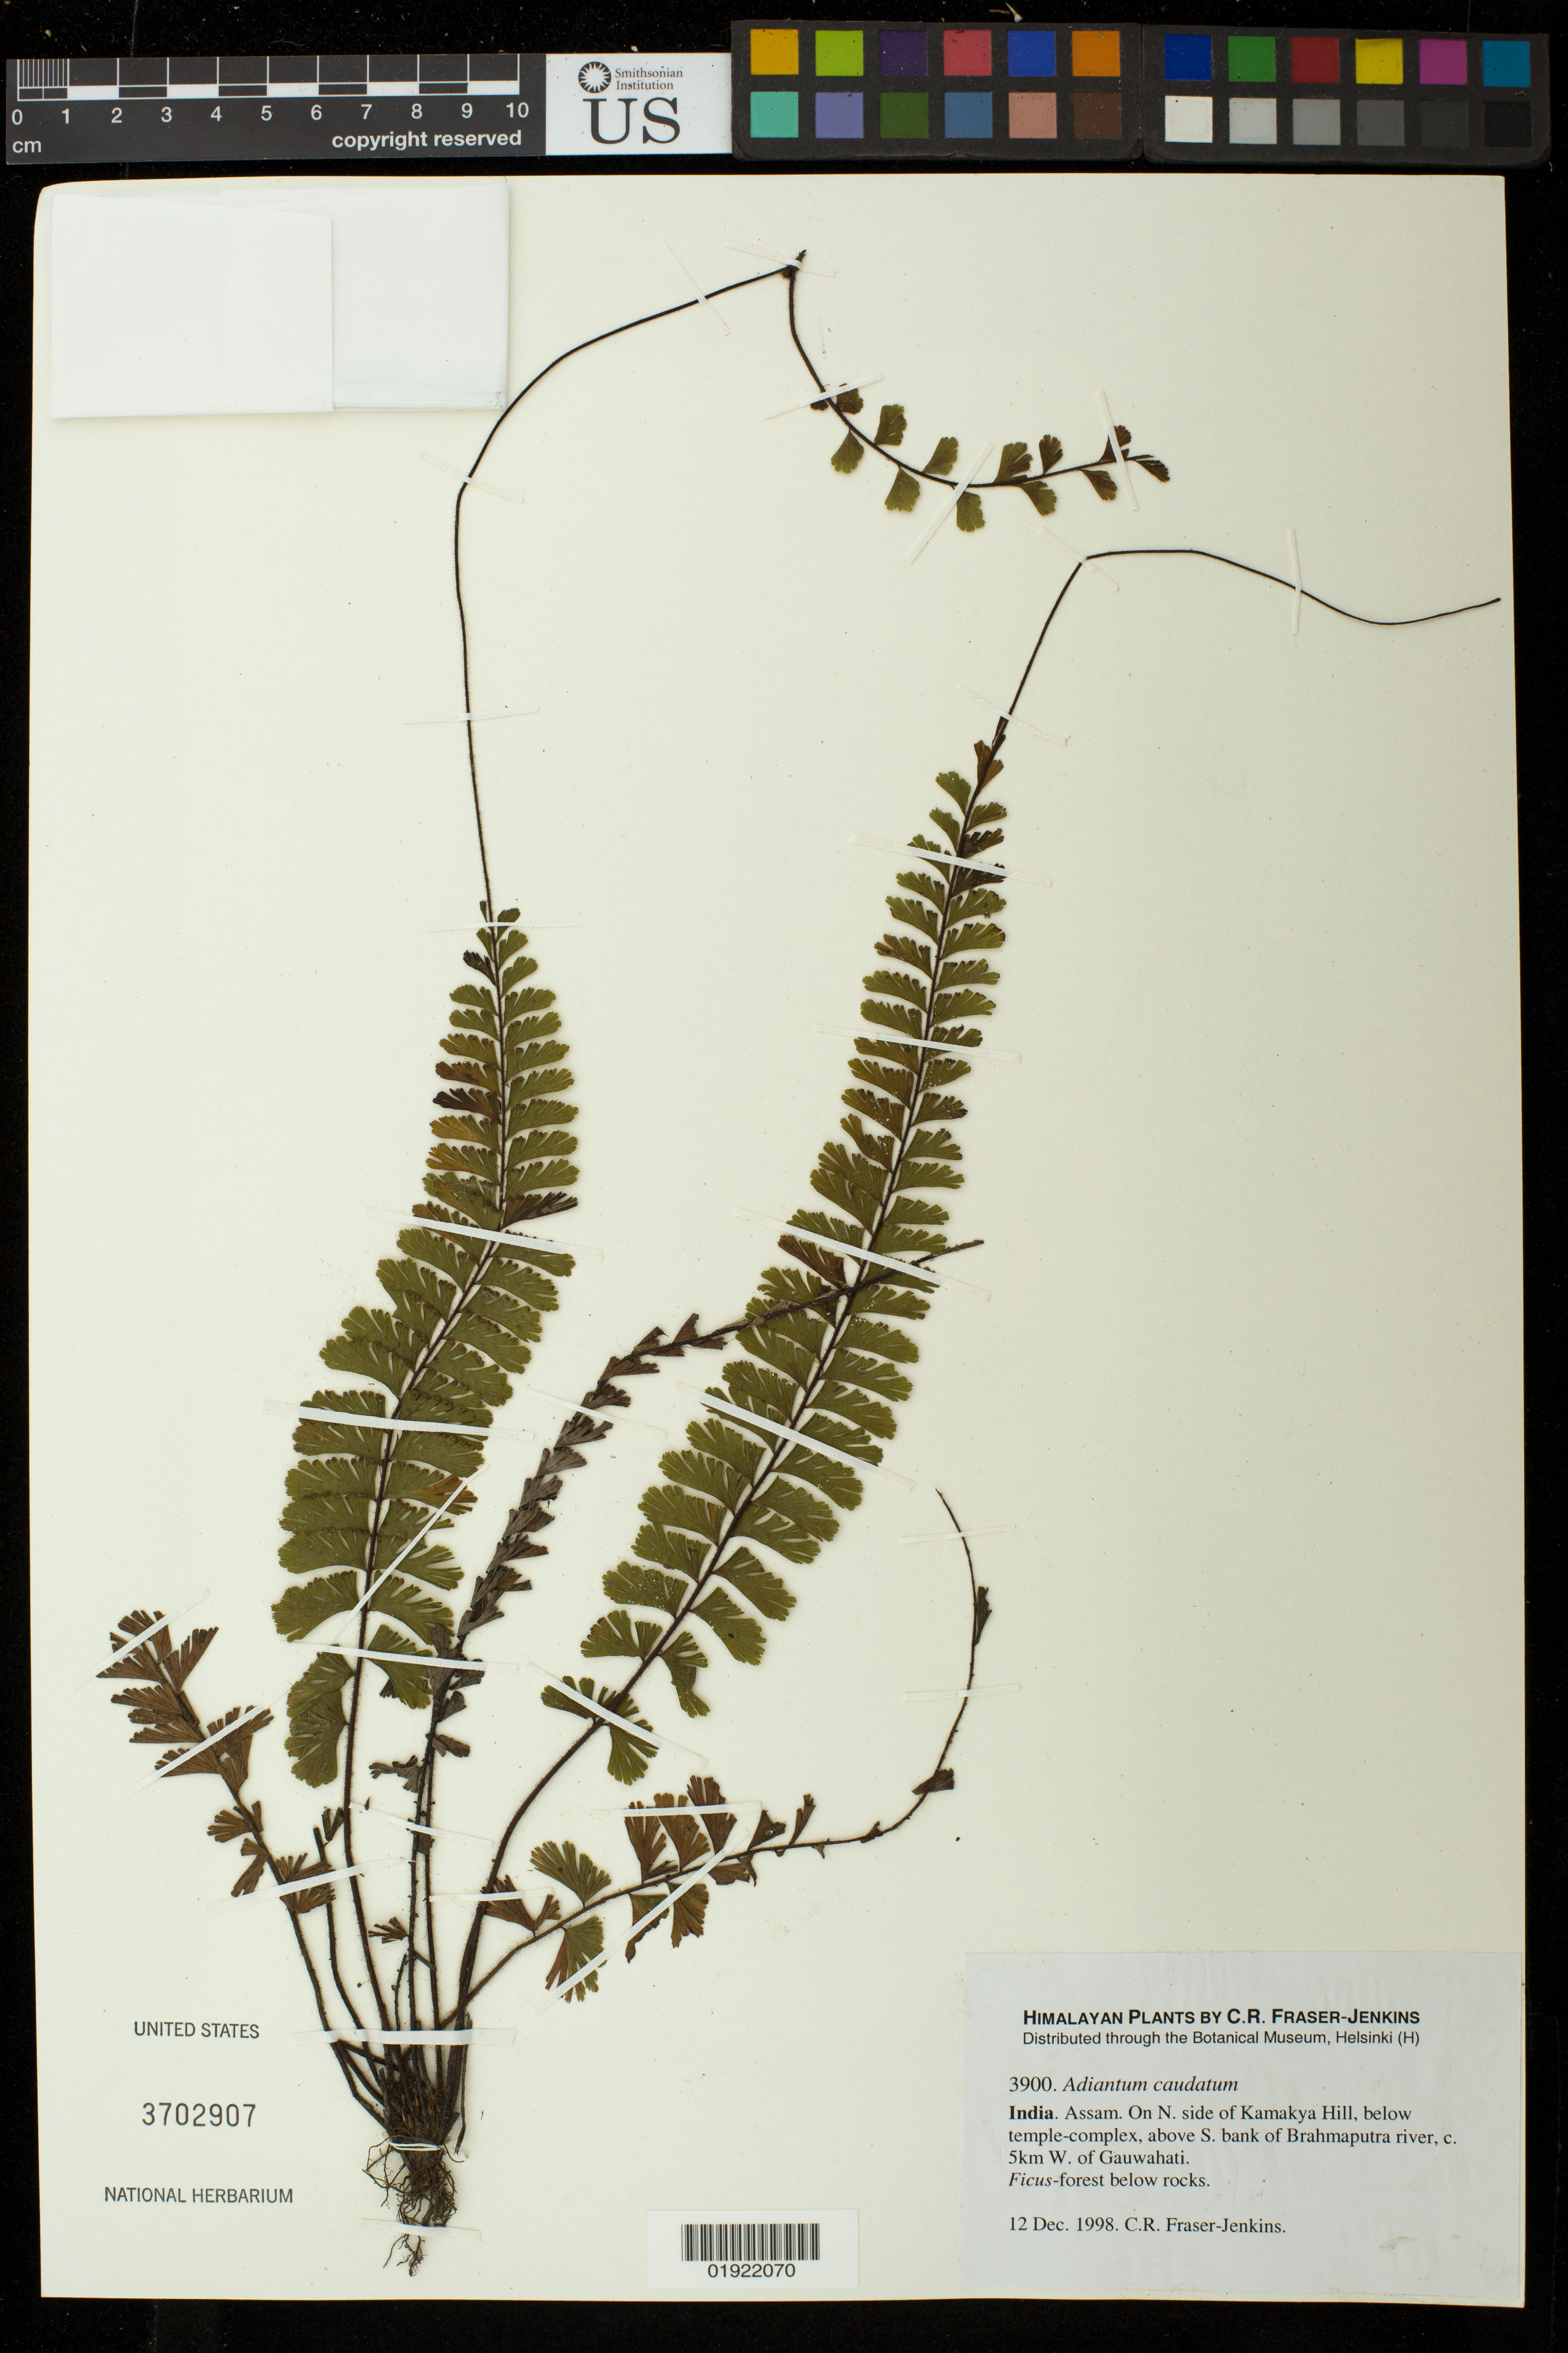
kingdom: Plantae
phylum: Tracheophyta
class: Polypodiopsida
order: Polypodiales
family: Pteridaceae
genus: Adiantum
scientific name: Adiantum caudatum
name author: L.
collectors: C. R. Fraser-Jenkins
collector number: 3900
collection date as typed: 12 Dec. 1998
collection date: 1998-12-12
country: India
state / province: Assam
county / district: Kamrup Metropolitan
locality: On N. side of Kamaykya Hill, below temple-complex, above S. bank of Brahmaputra river, c. 5km W. of Guawahati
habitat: Ficus-forest below rocks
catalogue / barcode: US 3702907